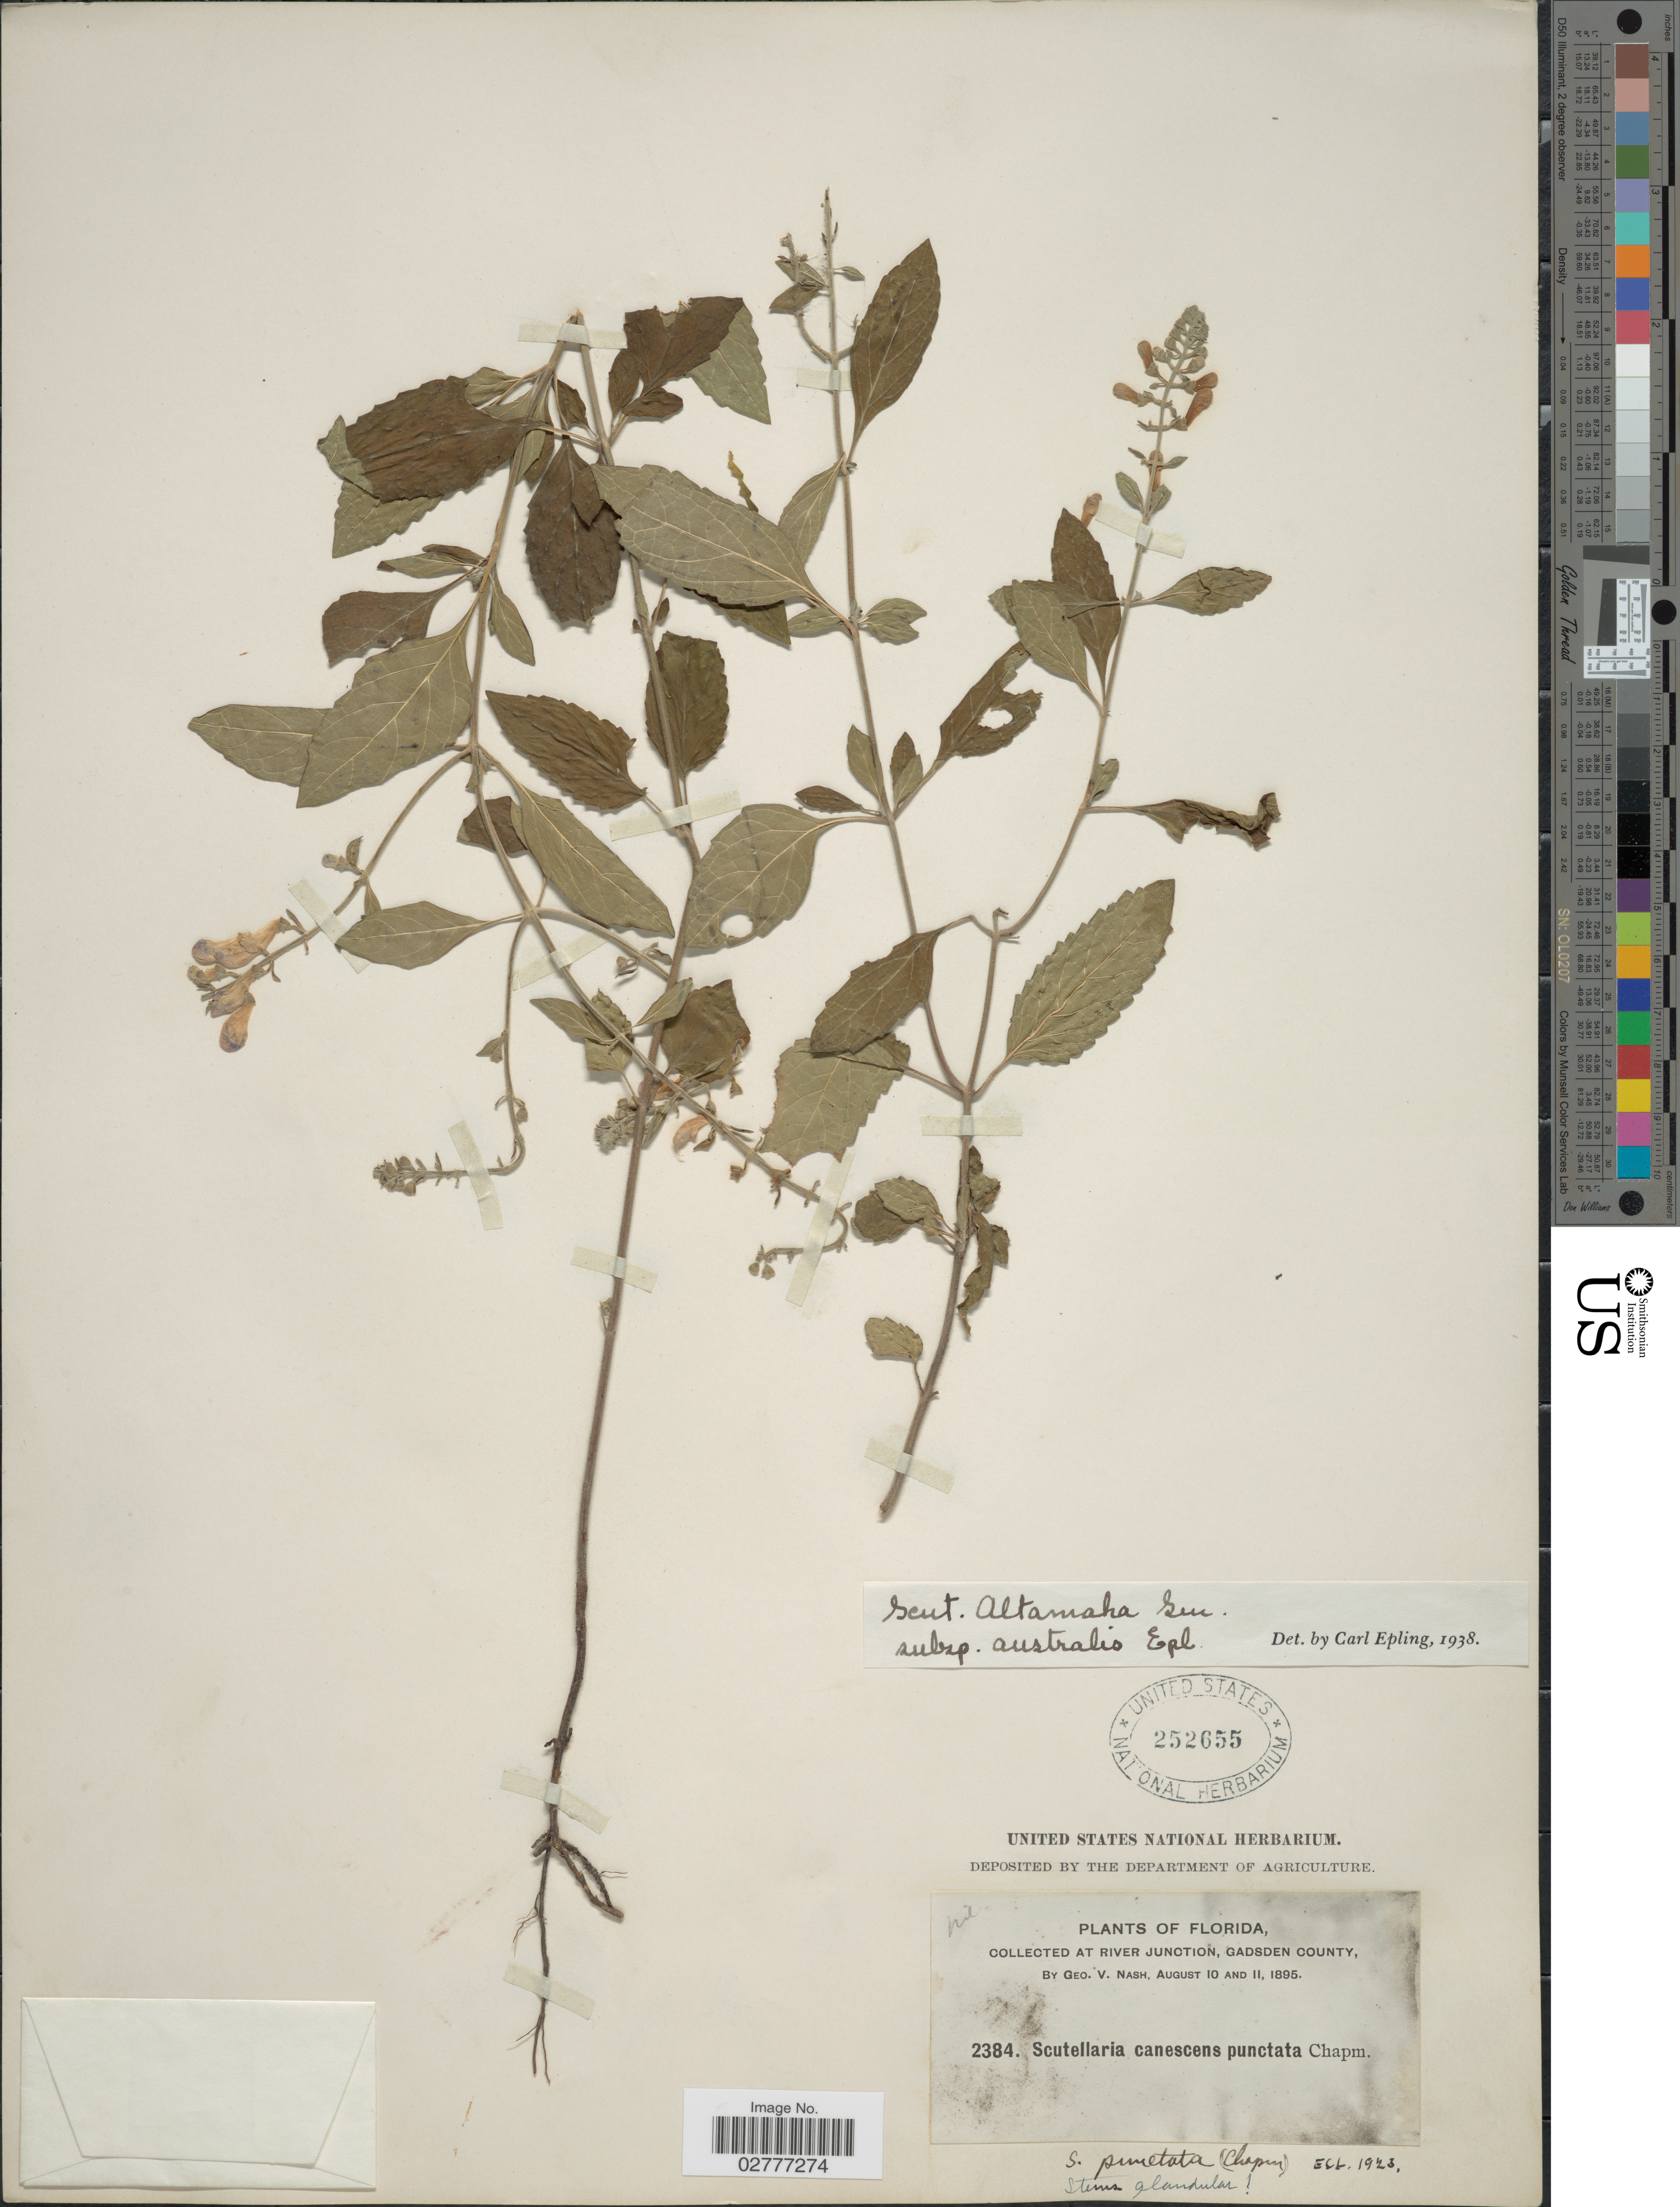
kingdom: Plantae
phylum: Tracheophyta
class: Magnoliopsida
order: Lamiales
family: Lamiaceae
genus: Scutellaria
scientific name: Scutellaria altamaha subsp. australis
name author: Epling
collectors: G. V. Nash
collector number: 2384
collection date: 1895-08-10/1895-08-11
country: United States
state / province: Florida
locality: River junction, Gadsden County.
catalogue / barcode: US 252655